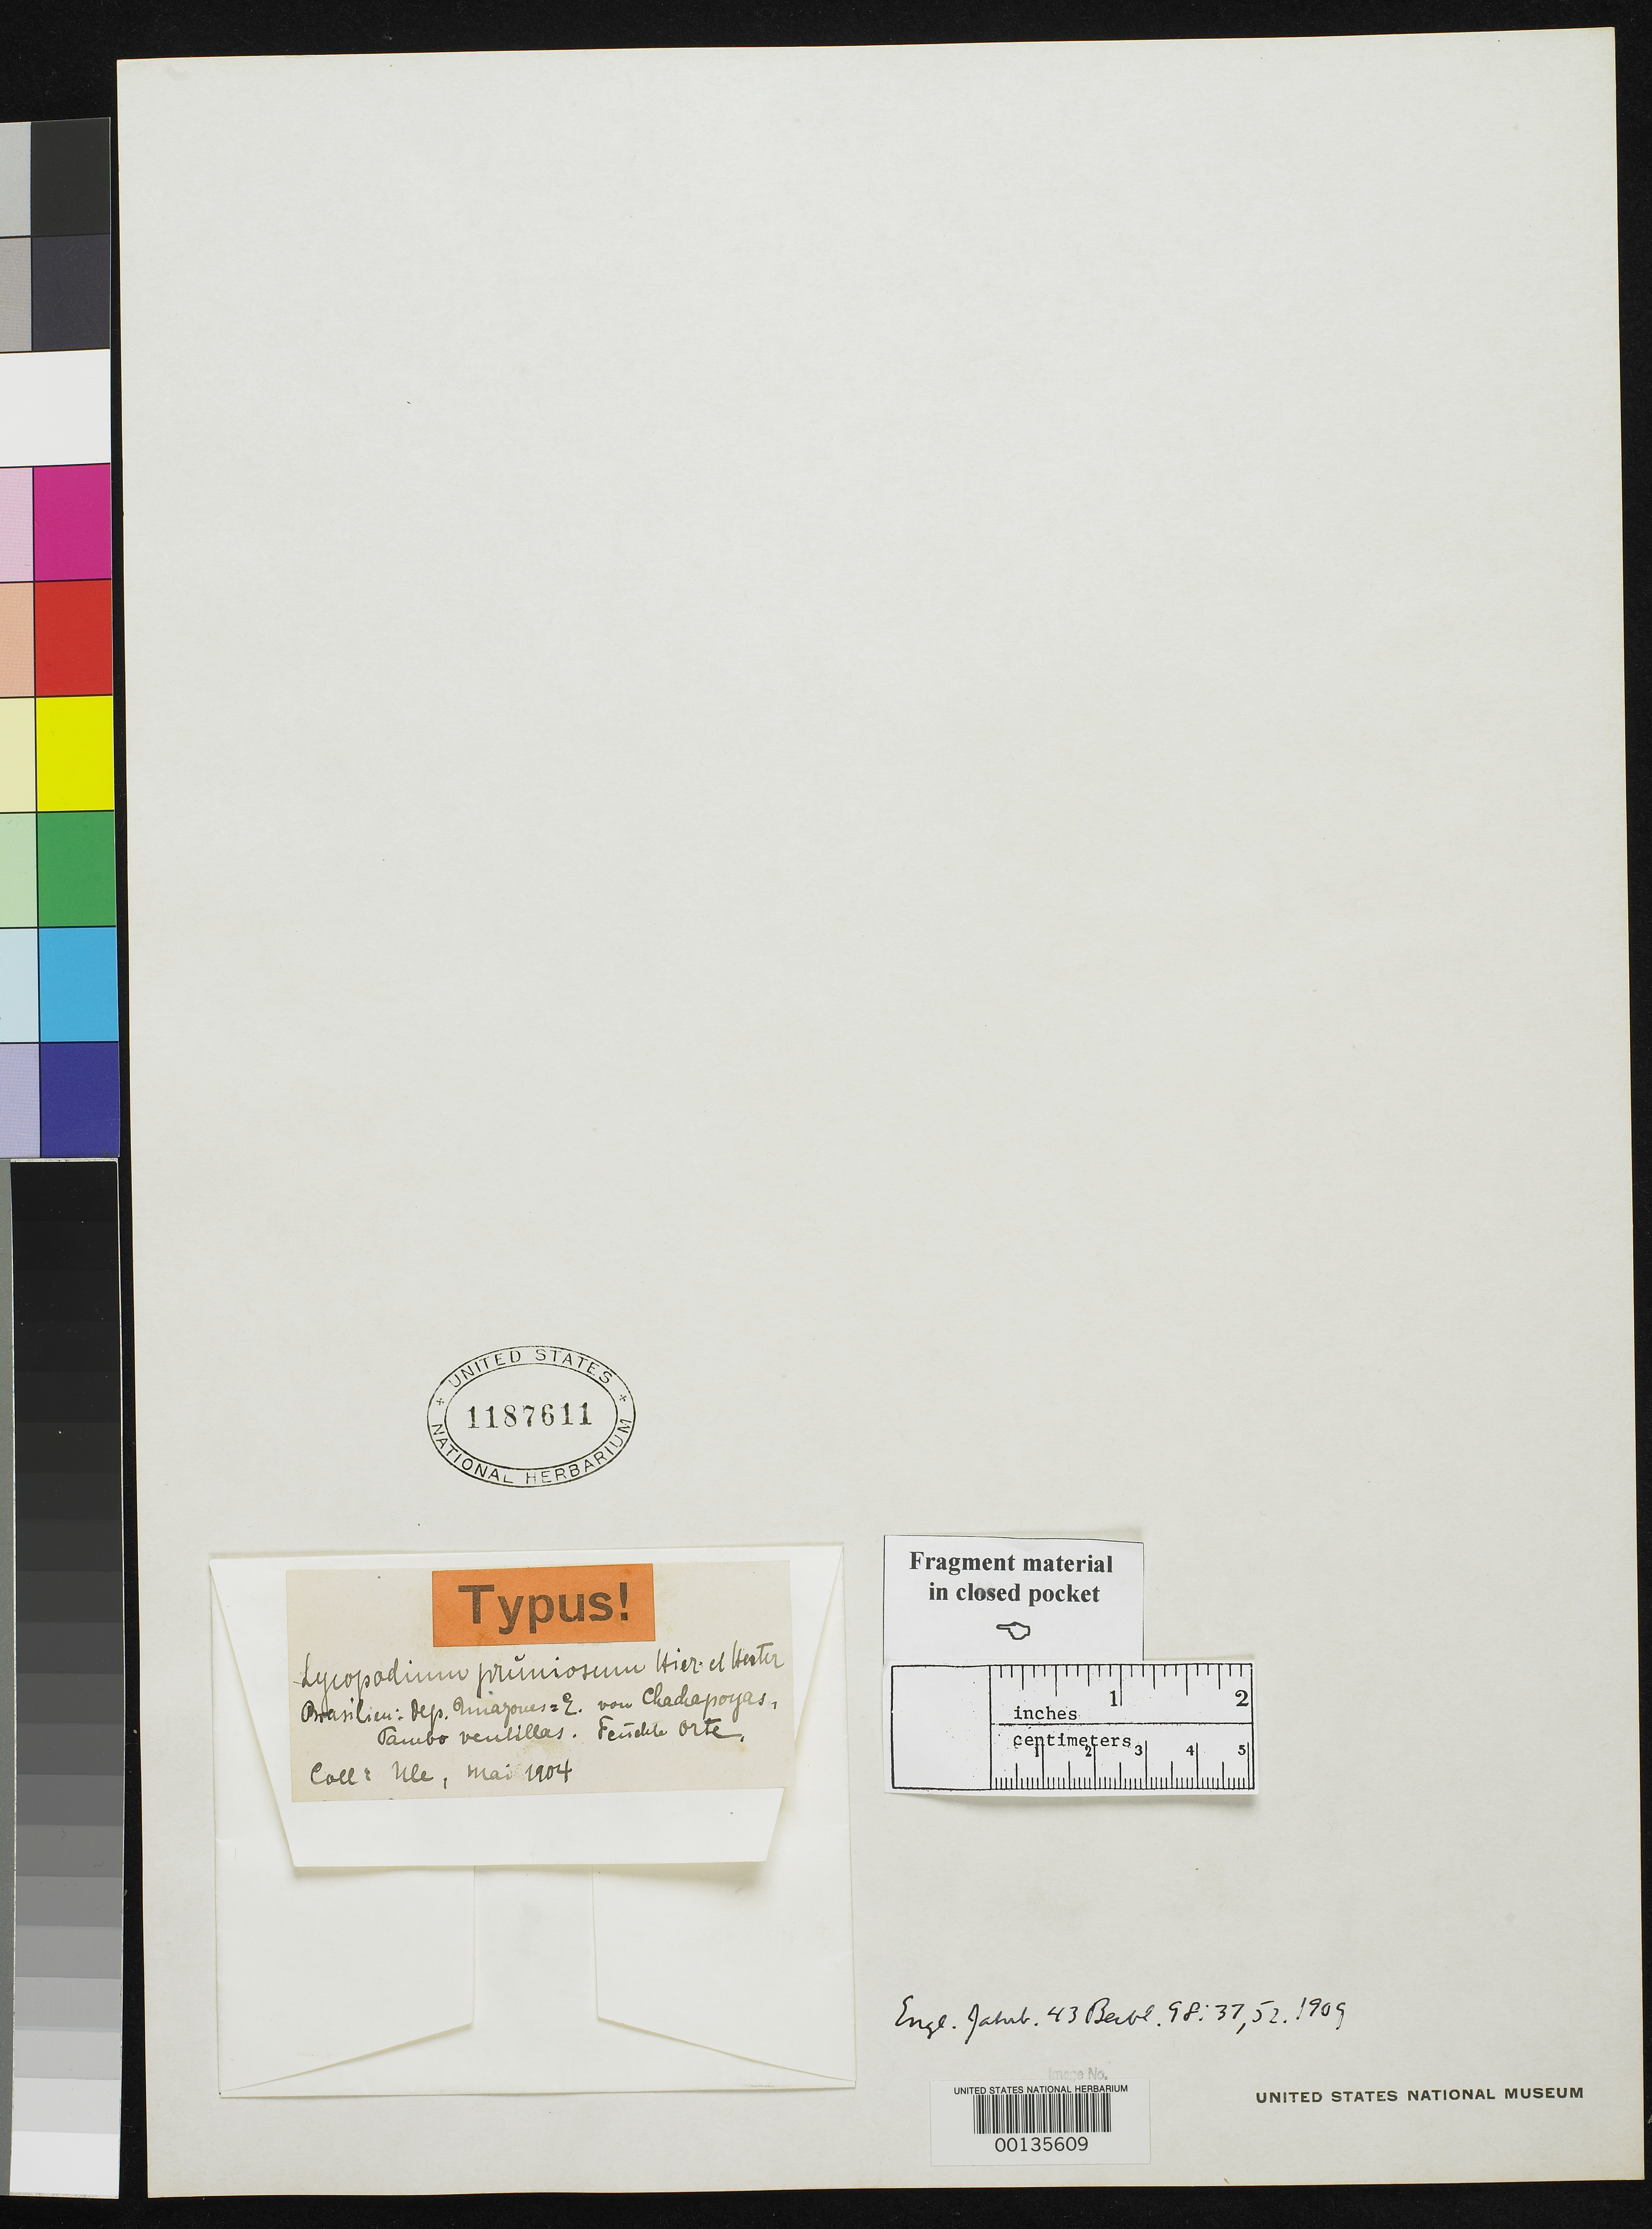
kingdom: Plantae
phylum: Tracheophyta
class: Lycopodiopsida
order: Lycopodiales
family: Lycopodiaceae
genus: Lycopodium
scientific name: Lycopodium pruinosum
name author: Hieron. & Herter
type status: Isotype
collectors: E. H. Ule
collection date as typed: May 1904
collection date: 1904-05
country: Peru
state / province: Amazonas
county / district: Chachapoyas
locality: Tambo Ventillas.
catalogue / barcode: US 1187611